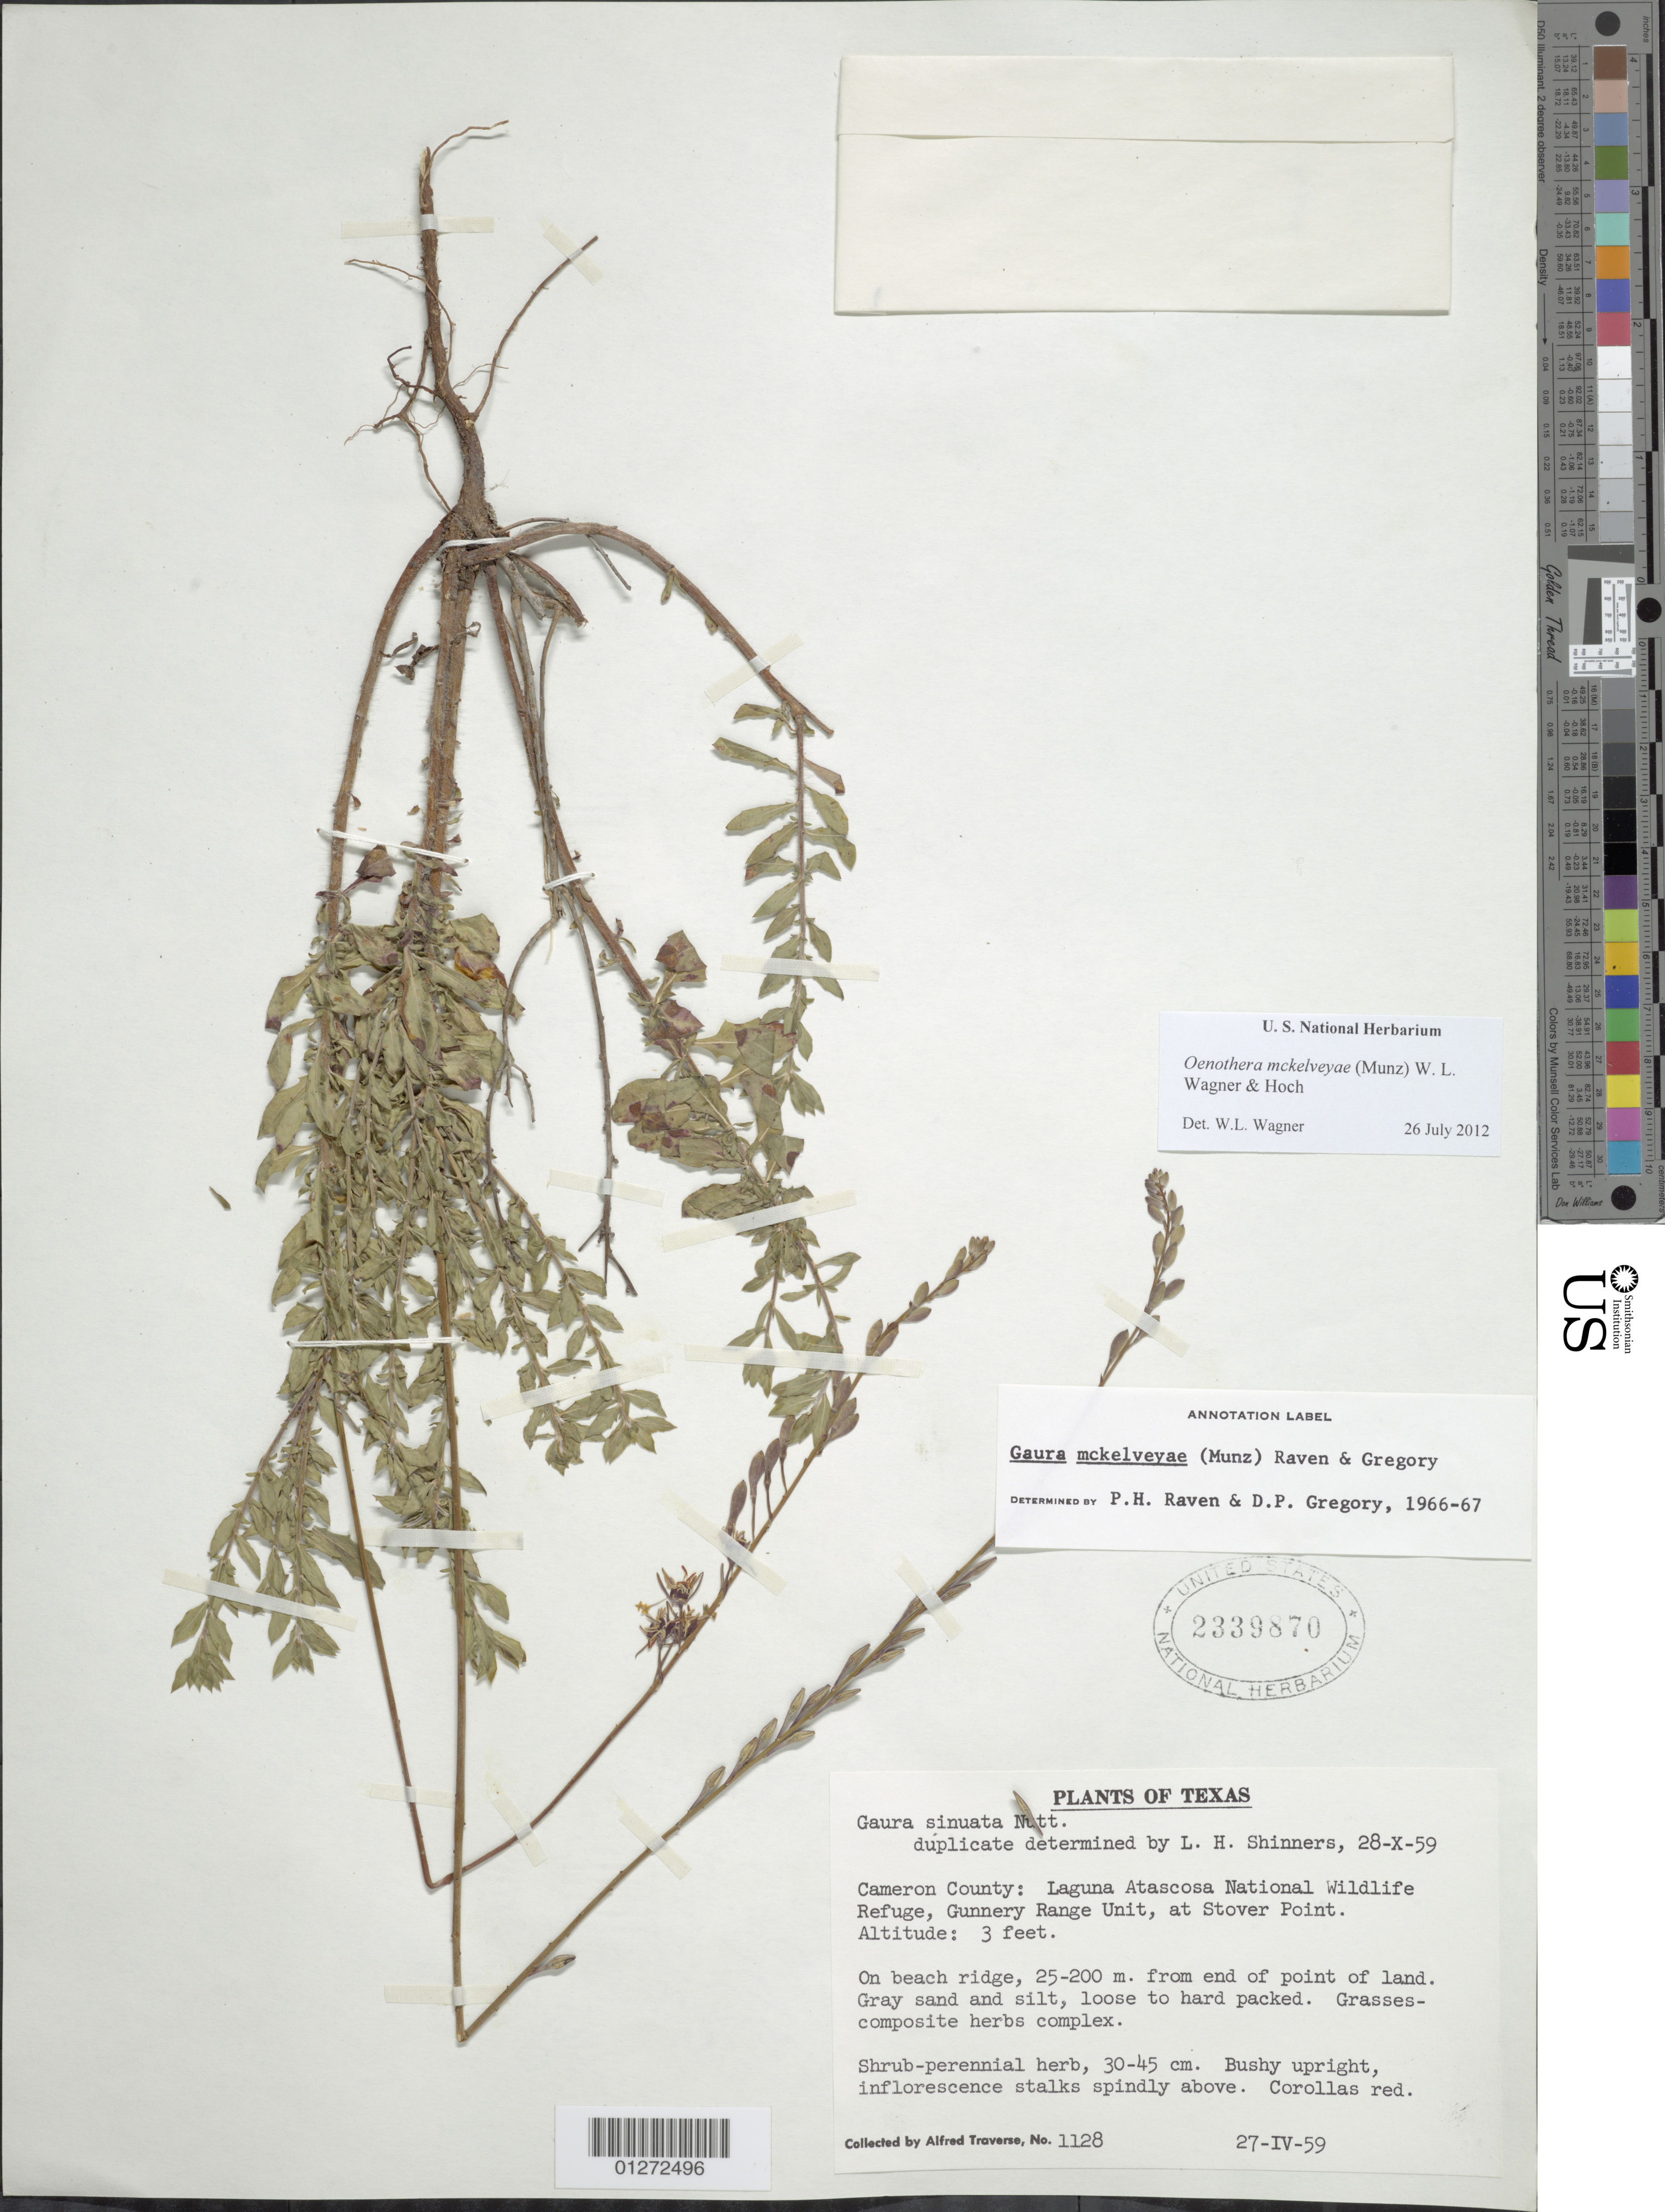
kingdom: Plantae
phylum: Tracheophyta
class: Magnoliopsida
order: Myrtales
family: Onagraceae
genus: Oenothera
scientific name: Oenothera mckelveyae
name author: (Munz) W.L. Wagner & Hoch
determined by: Wagner, W. L., (BOT), Smithsonian Institution - National Museum of Natural History (UNITED STATES)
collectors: A. Traverse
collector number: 1128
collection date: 1959-04-27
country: United States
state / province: Texas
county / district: Cameron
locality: Laguna Atascosa National Wildlife Refuge. Gunnery Range Unit, at Stover Point.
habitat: Gray sand and slit.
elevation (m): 1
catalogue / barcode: US 2339870